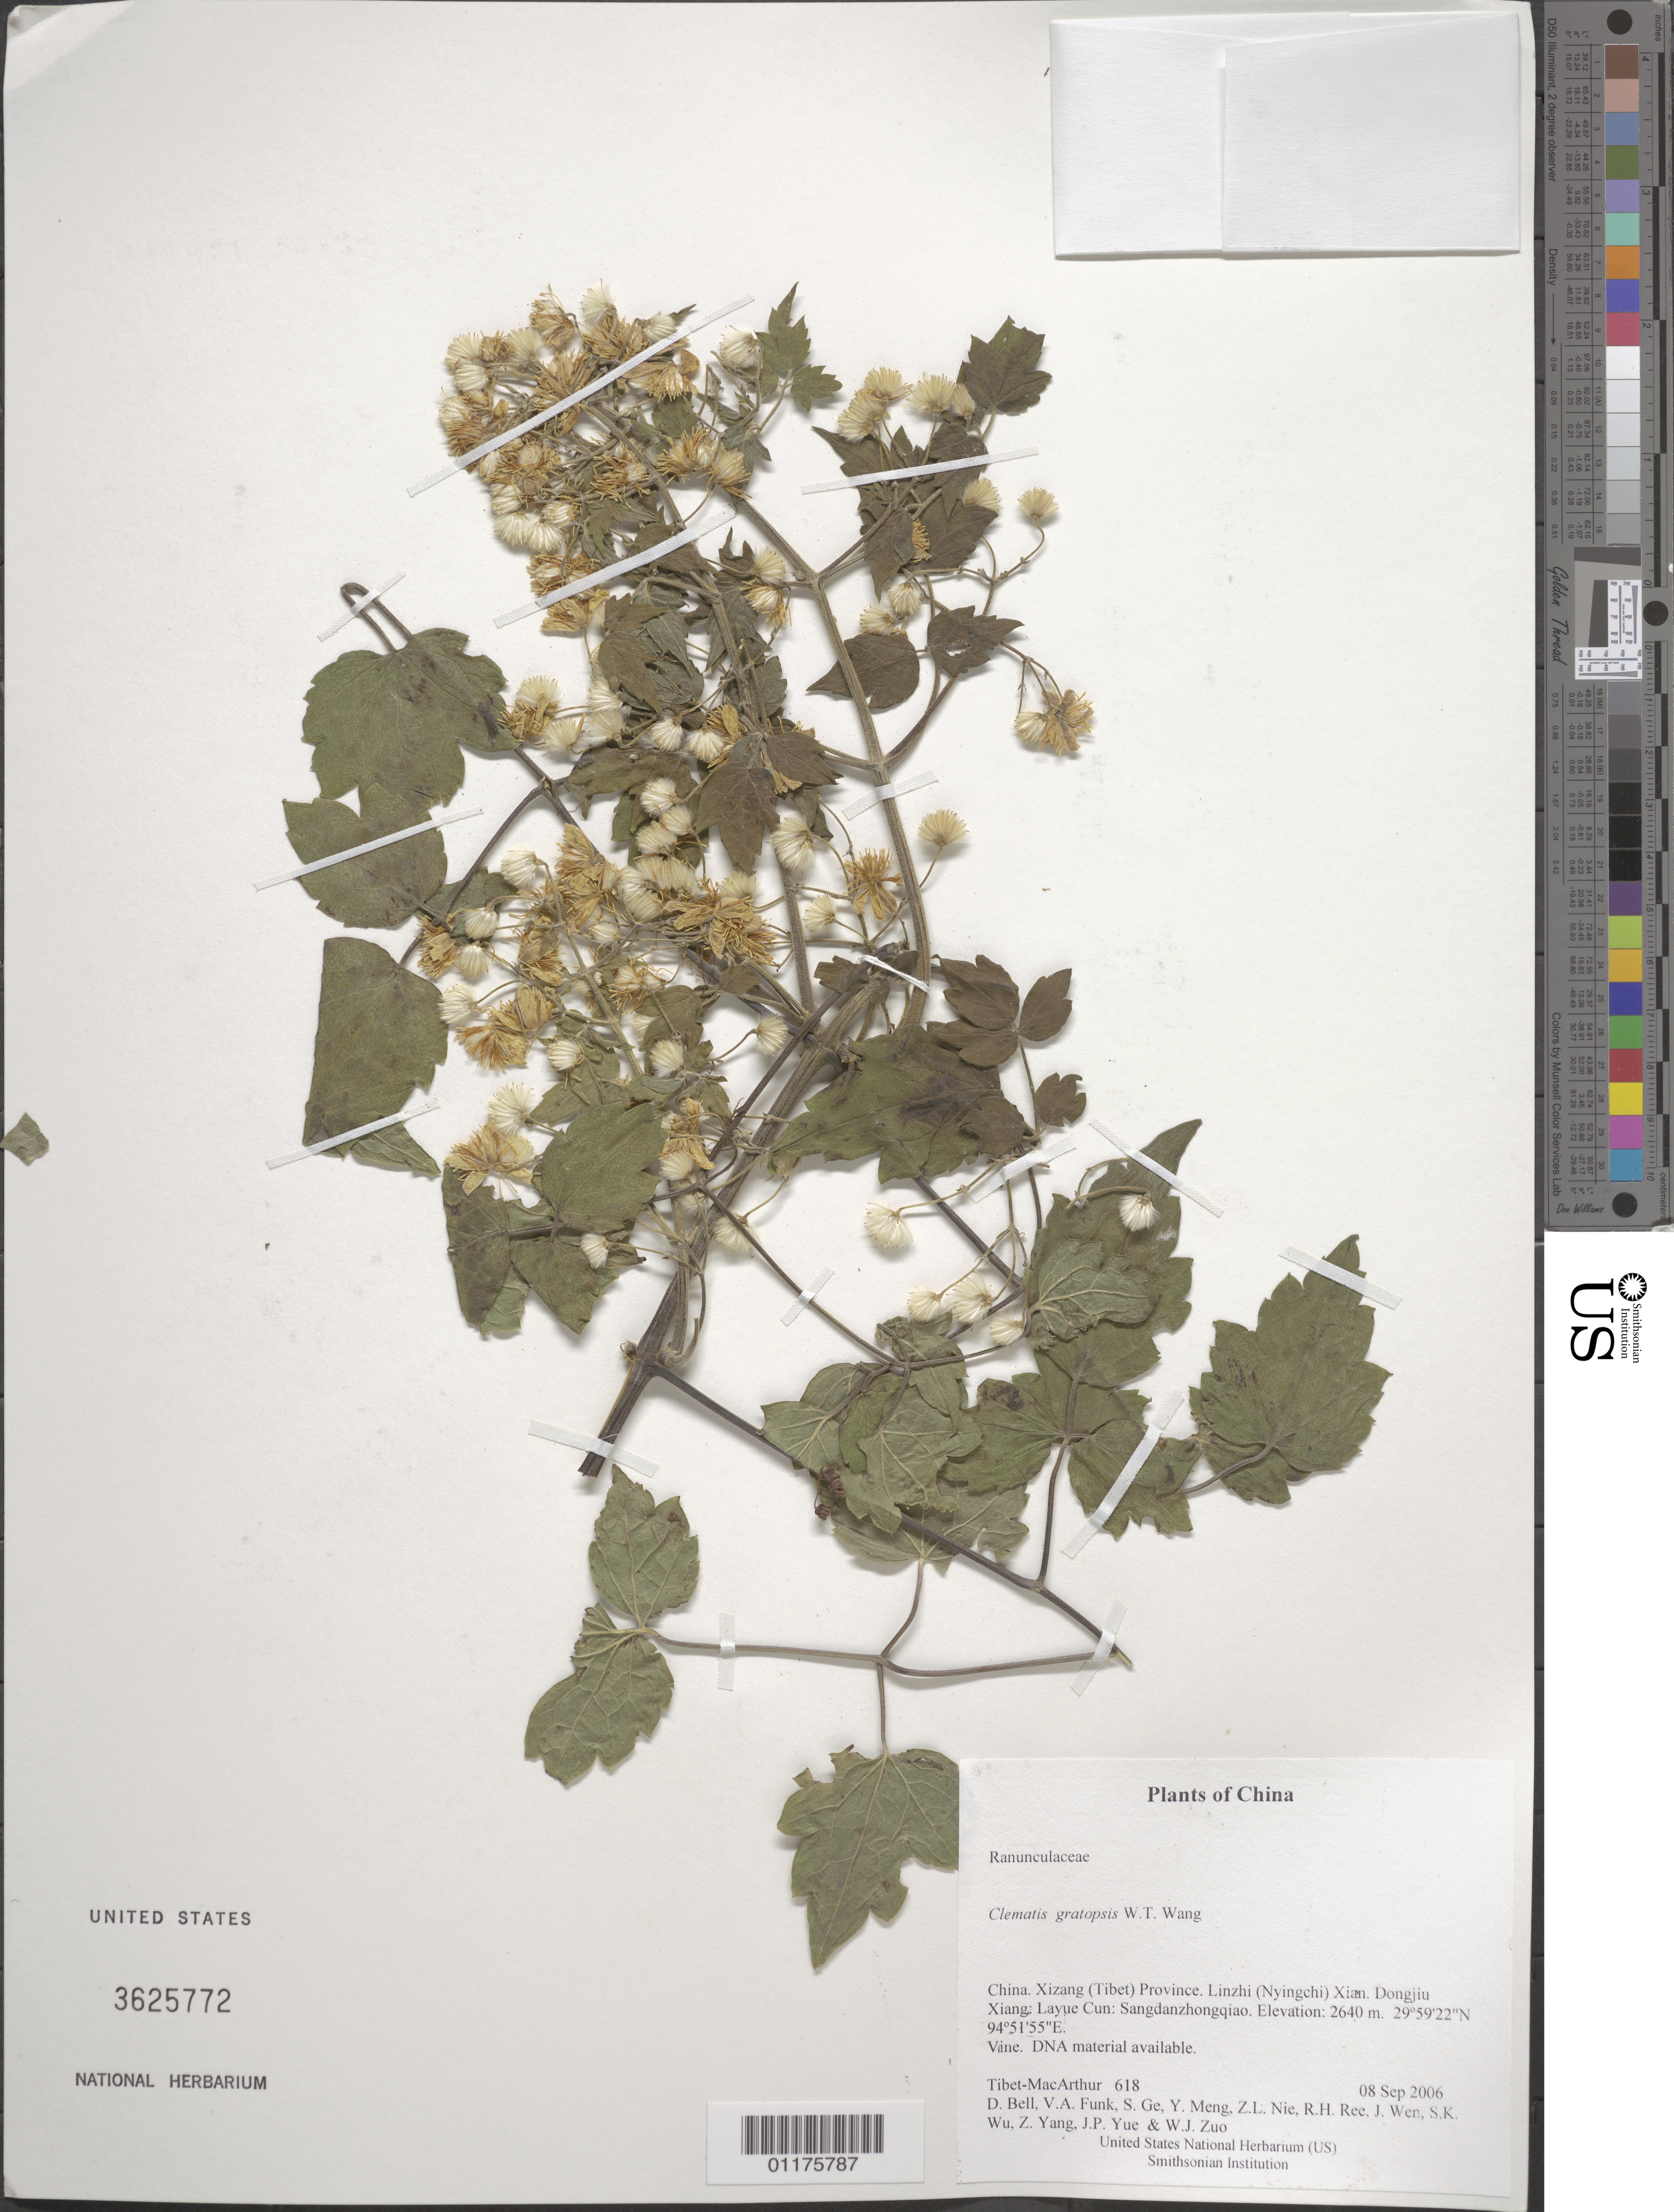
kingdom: Plantae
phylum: Tracheophyta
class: Magnoliopsida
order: Ranunculales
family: Ranunculaceae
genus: Clematis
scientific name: Clematis gratopsis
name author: W.T. Wang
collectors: Tibet-MacArthur, D. A. Bell, V. Funk, S. Ge, Y. Meng, Z. Nie, R. Ree, J. Wen, S. K. Wu, Z. Yang, J. Yue & W. Zuo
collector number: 618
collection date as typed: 08 Sep 2006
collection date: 2006-09-08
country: China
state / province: Xizang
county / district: Linzhi (Nyingchi) Xian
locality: Dongjiu Xiang: Layue Cun: Sangdanzhongqiao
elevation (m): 2640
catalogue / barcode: US 3625772